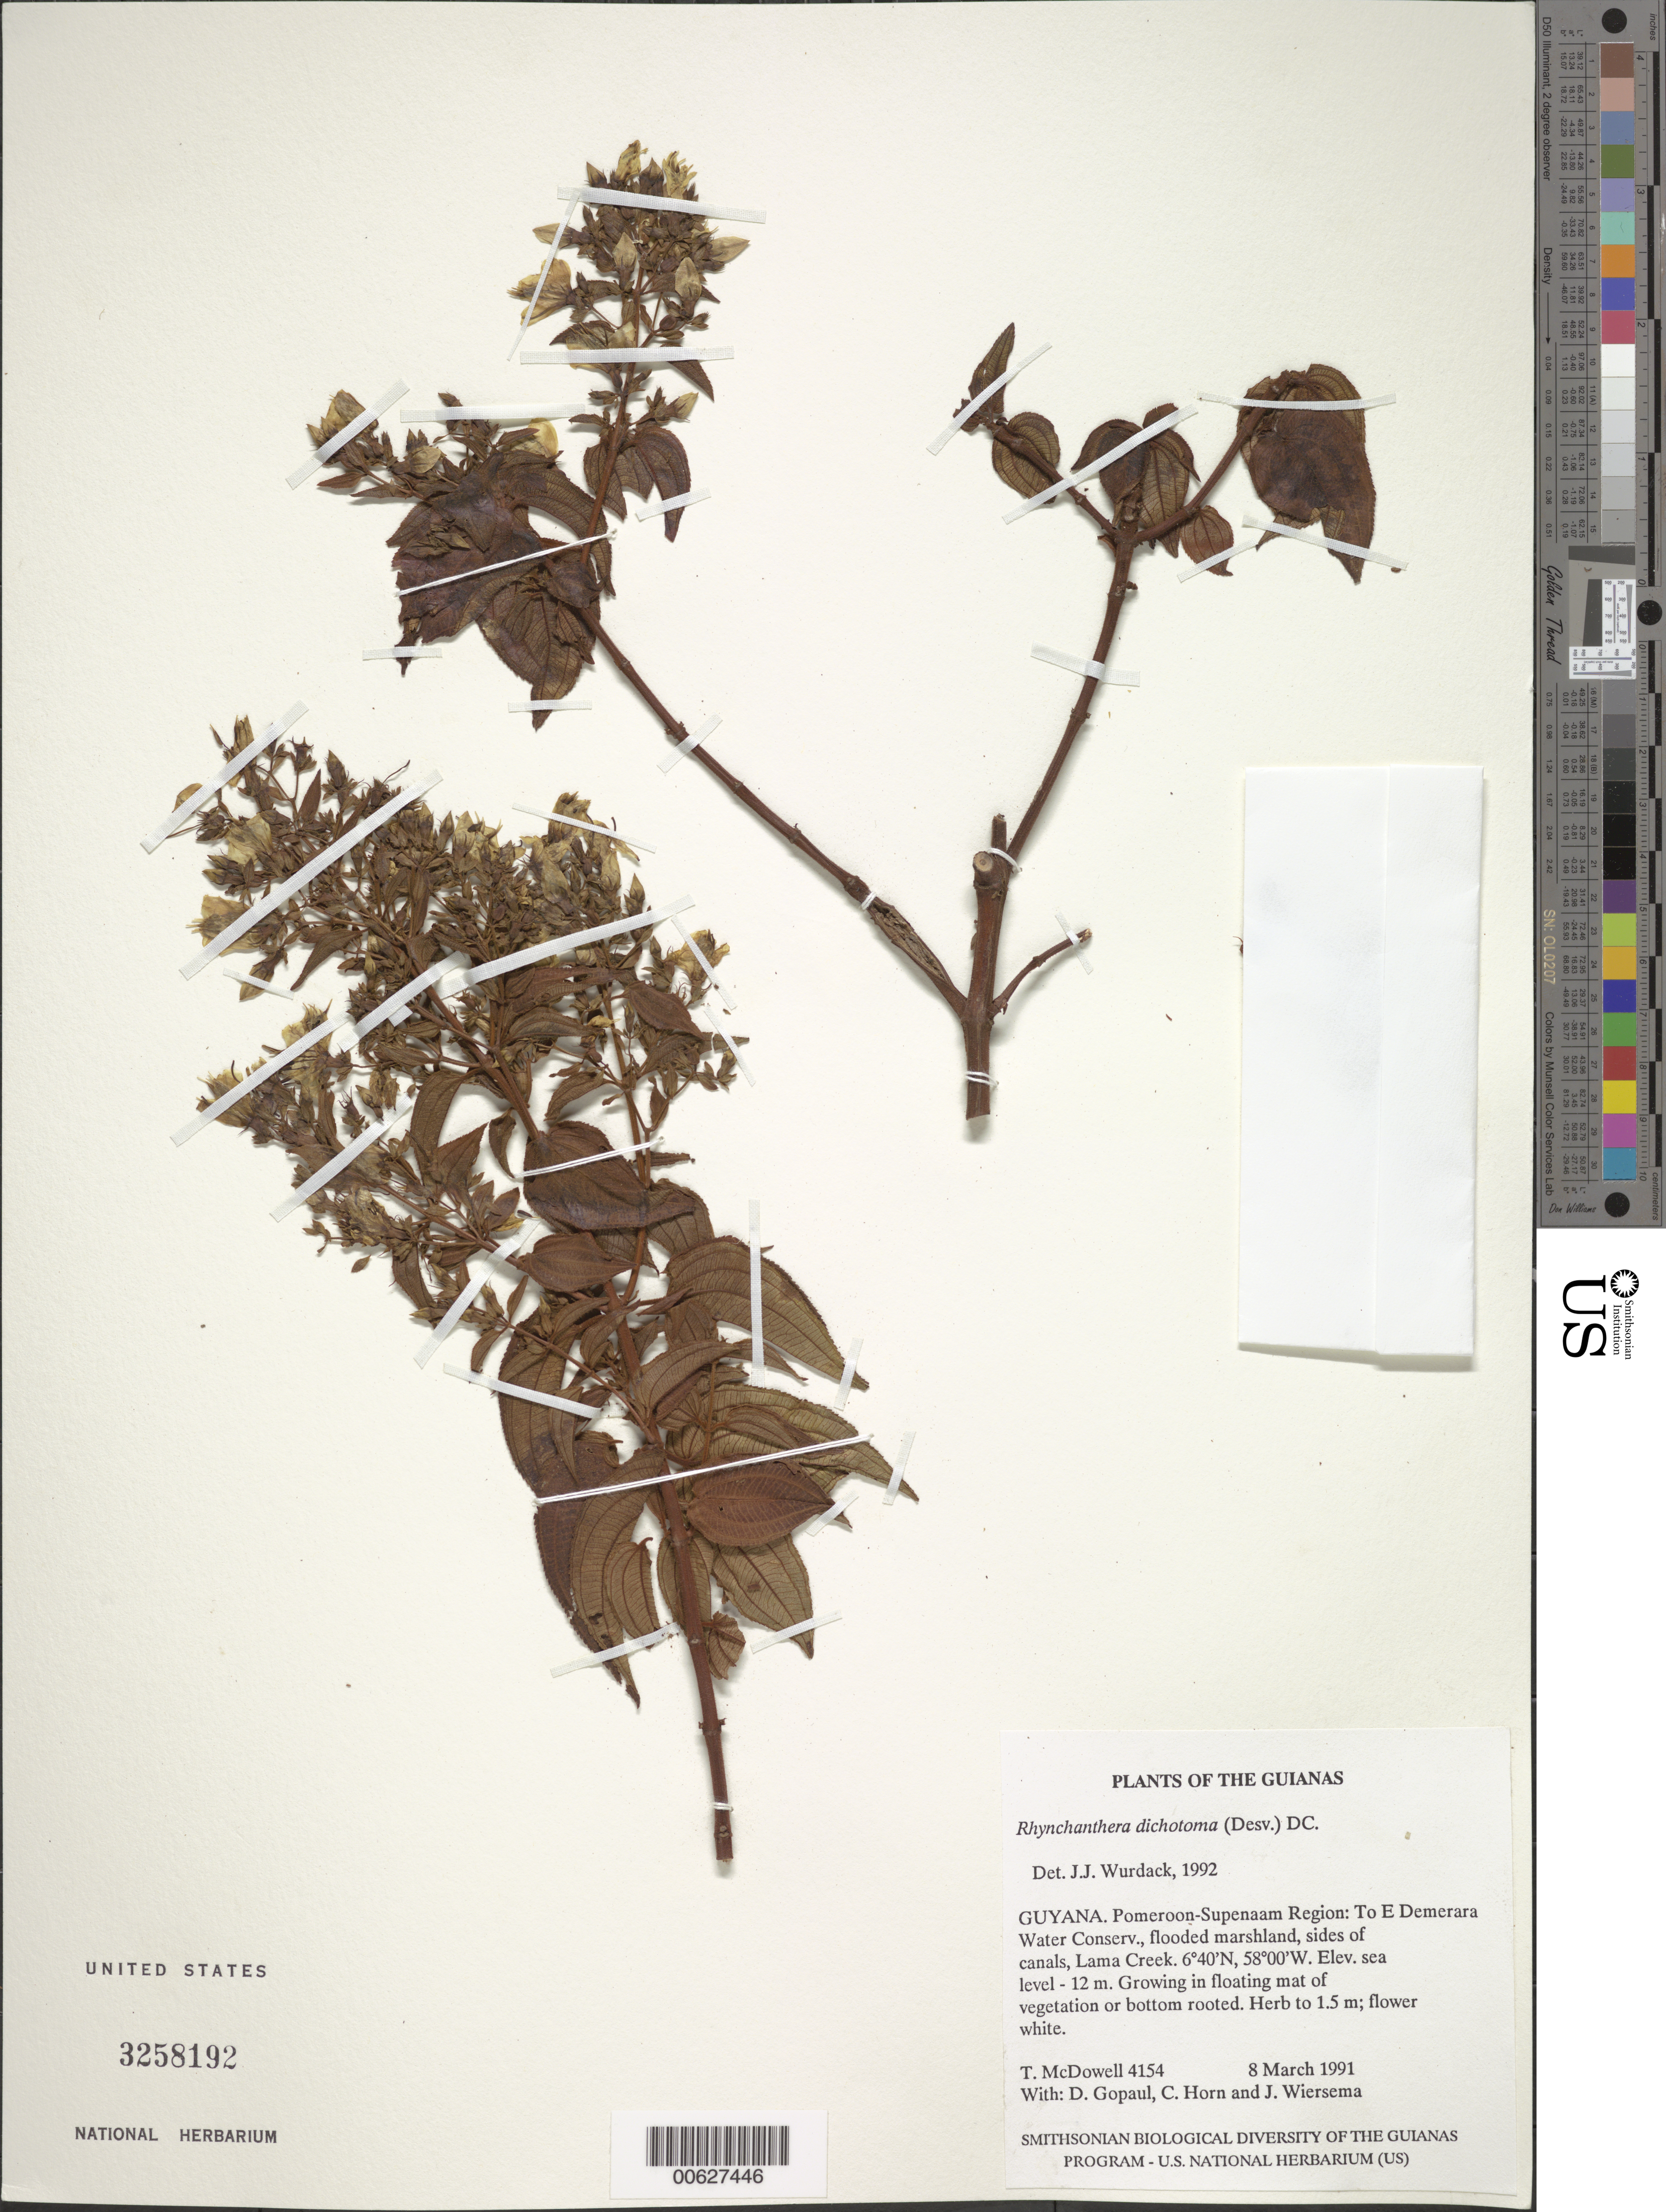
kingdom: Plantae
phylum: Tracheophyta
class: Magnoliopsida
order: Myrtales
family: Melastomataceae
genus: Rhynchanthera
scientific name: Rhynchanthera dichotoma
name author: DC.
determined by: Wurdack, John J., (US), US (UNITED STATES)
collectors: T. McDowell, D. Gopaul, C. N. Horn & J. H. Wiersema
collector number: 4154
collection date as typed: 8 March 1991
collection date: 1991-03-08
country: Guyana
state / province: Demerara-Mahaica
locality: To E Demerara Water Conservancy, Lama Creek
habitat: Flooded marshland, sides of canals; growing in floating mat of vegetation or bottom rooted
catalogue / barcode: US 3258192